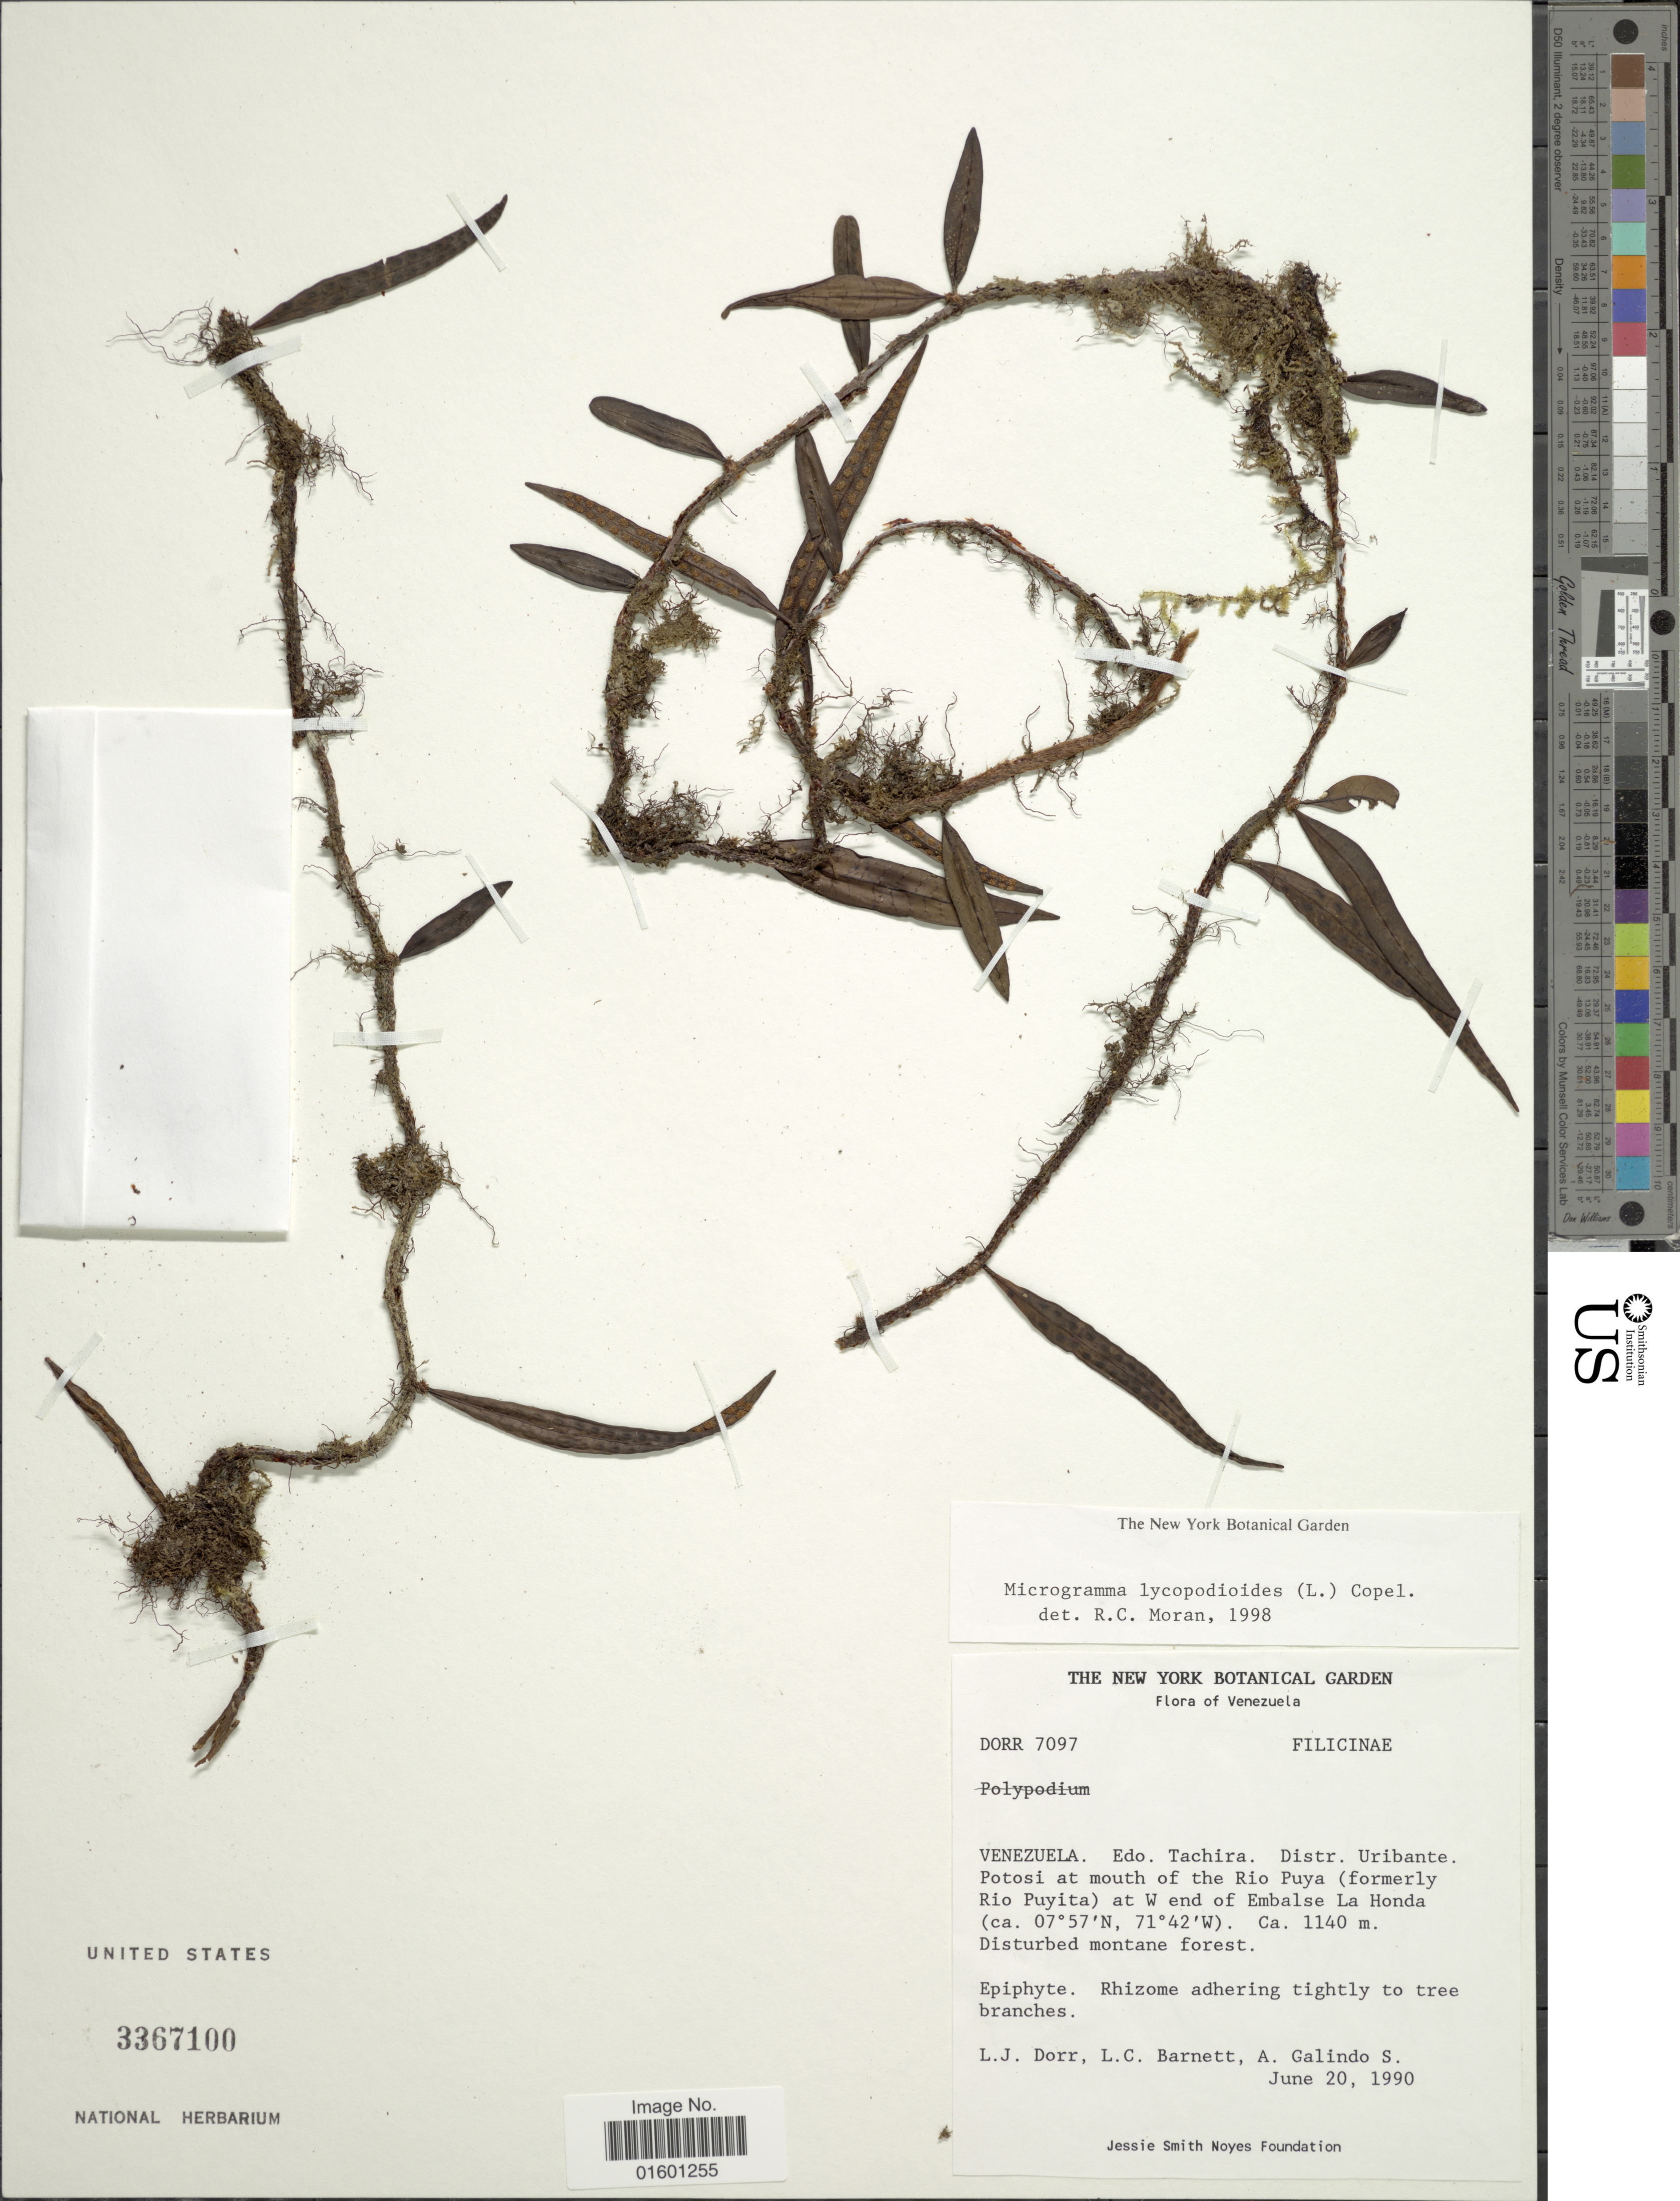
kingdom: Plantae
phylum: Tracheophyta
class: Polypodiopsida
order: Polypodiales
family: Polypodiaceae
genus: Microgramma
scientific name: Microgramma lycopodioides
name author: (L.) Copel.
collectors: L. J. Dorr, L. C. Barnett & A. Galindo S.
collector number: DORR7097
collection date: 1990-06-20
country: Venezuela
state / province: Táchira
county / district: Uribante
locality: Potosi at mouth of the Rio Puya (formerly Rio Puyita) at W end of Embalse La Honda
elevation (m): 1140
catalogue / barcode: US 3367100